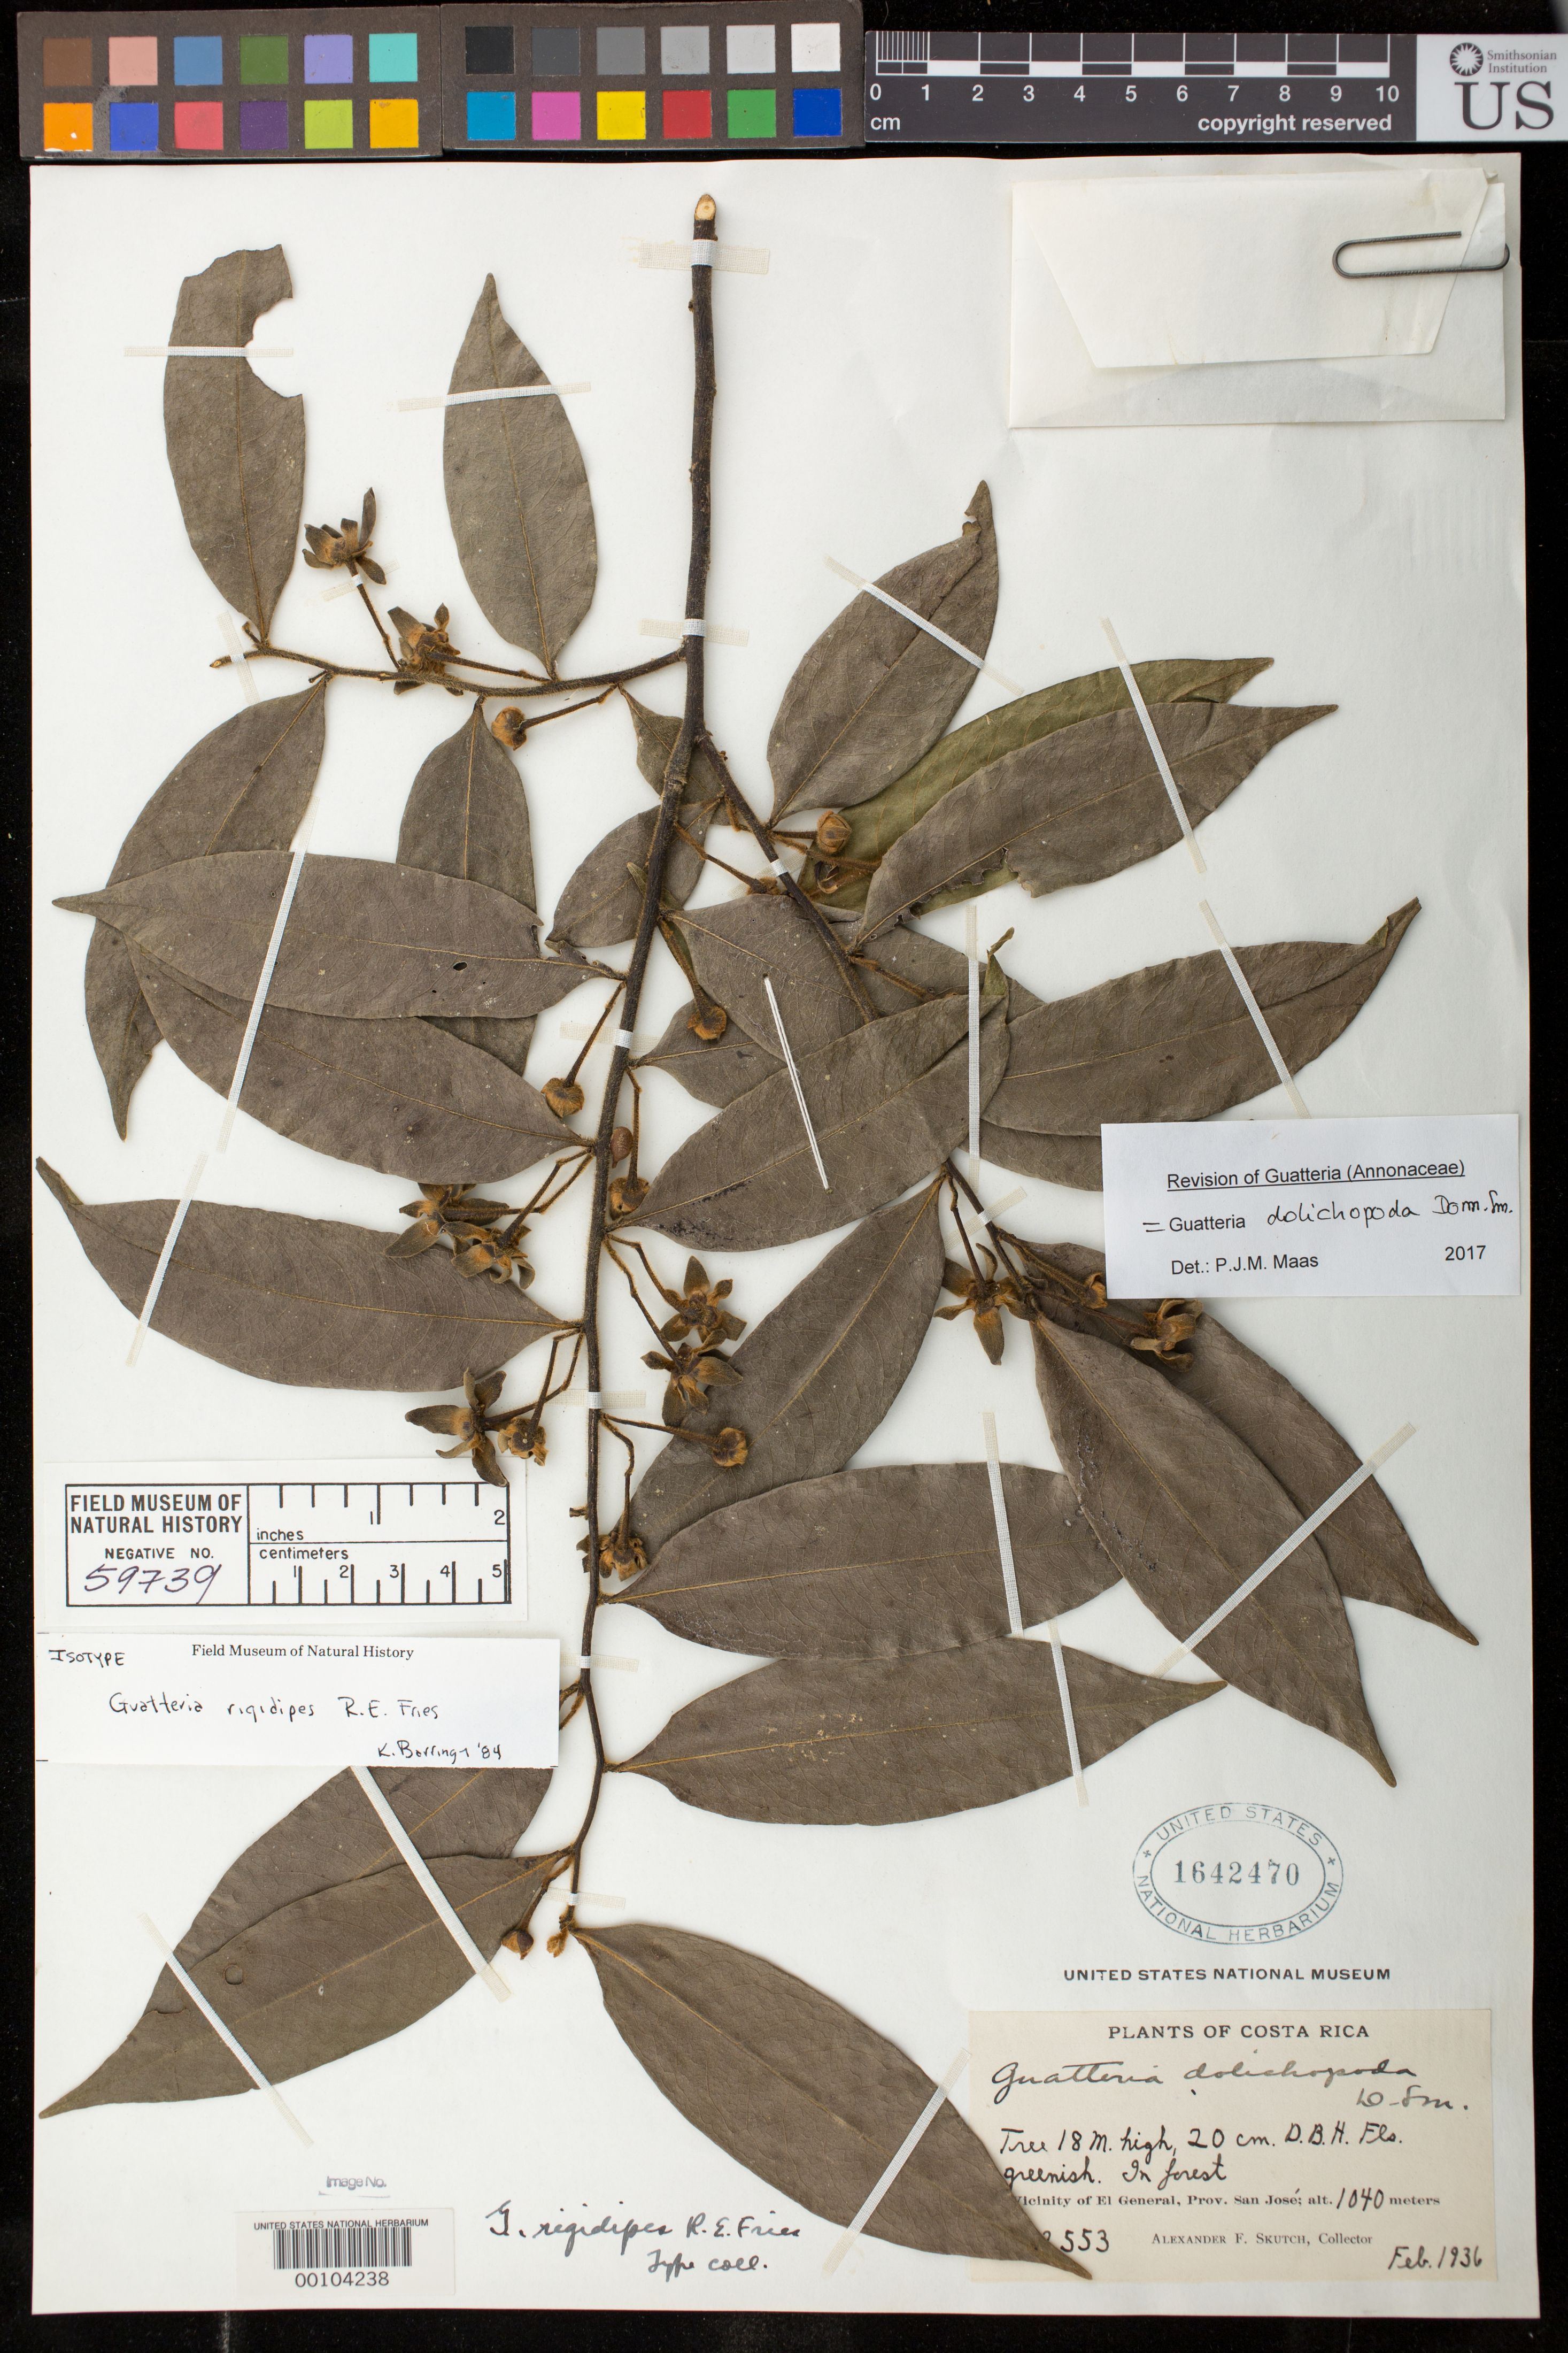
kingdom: Plantae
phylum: Tracheophyta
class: Magnoliopsida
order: Magnoliales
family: Annonaceae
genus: Guatteria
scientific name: Guatteria rigidipes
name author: R.E. Fr.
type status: Isotype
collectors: A. F. Skutch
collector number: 2553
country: Costa Rica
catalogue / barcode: US 1642470